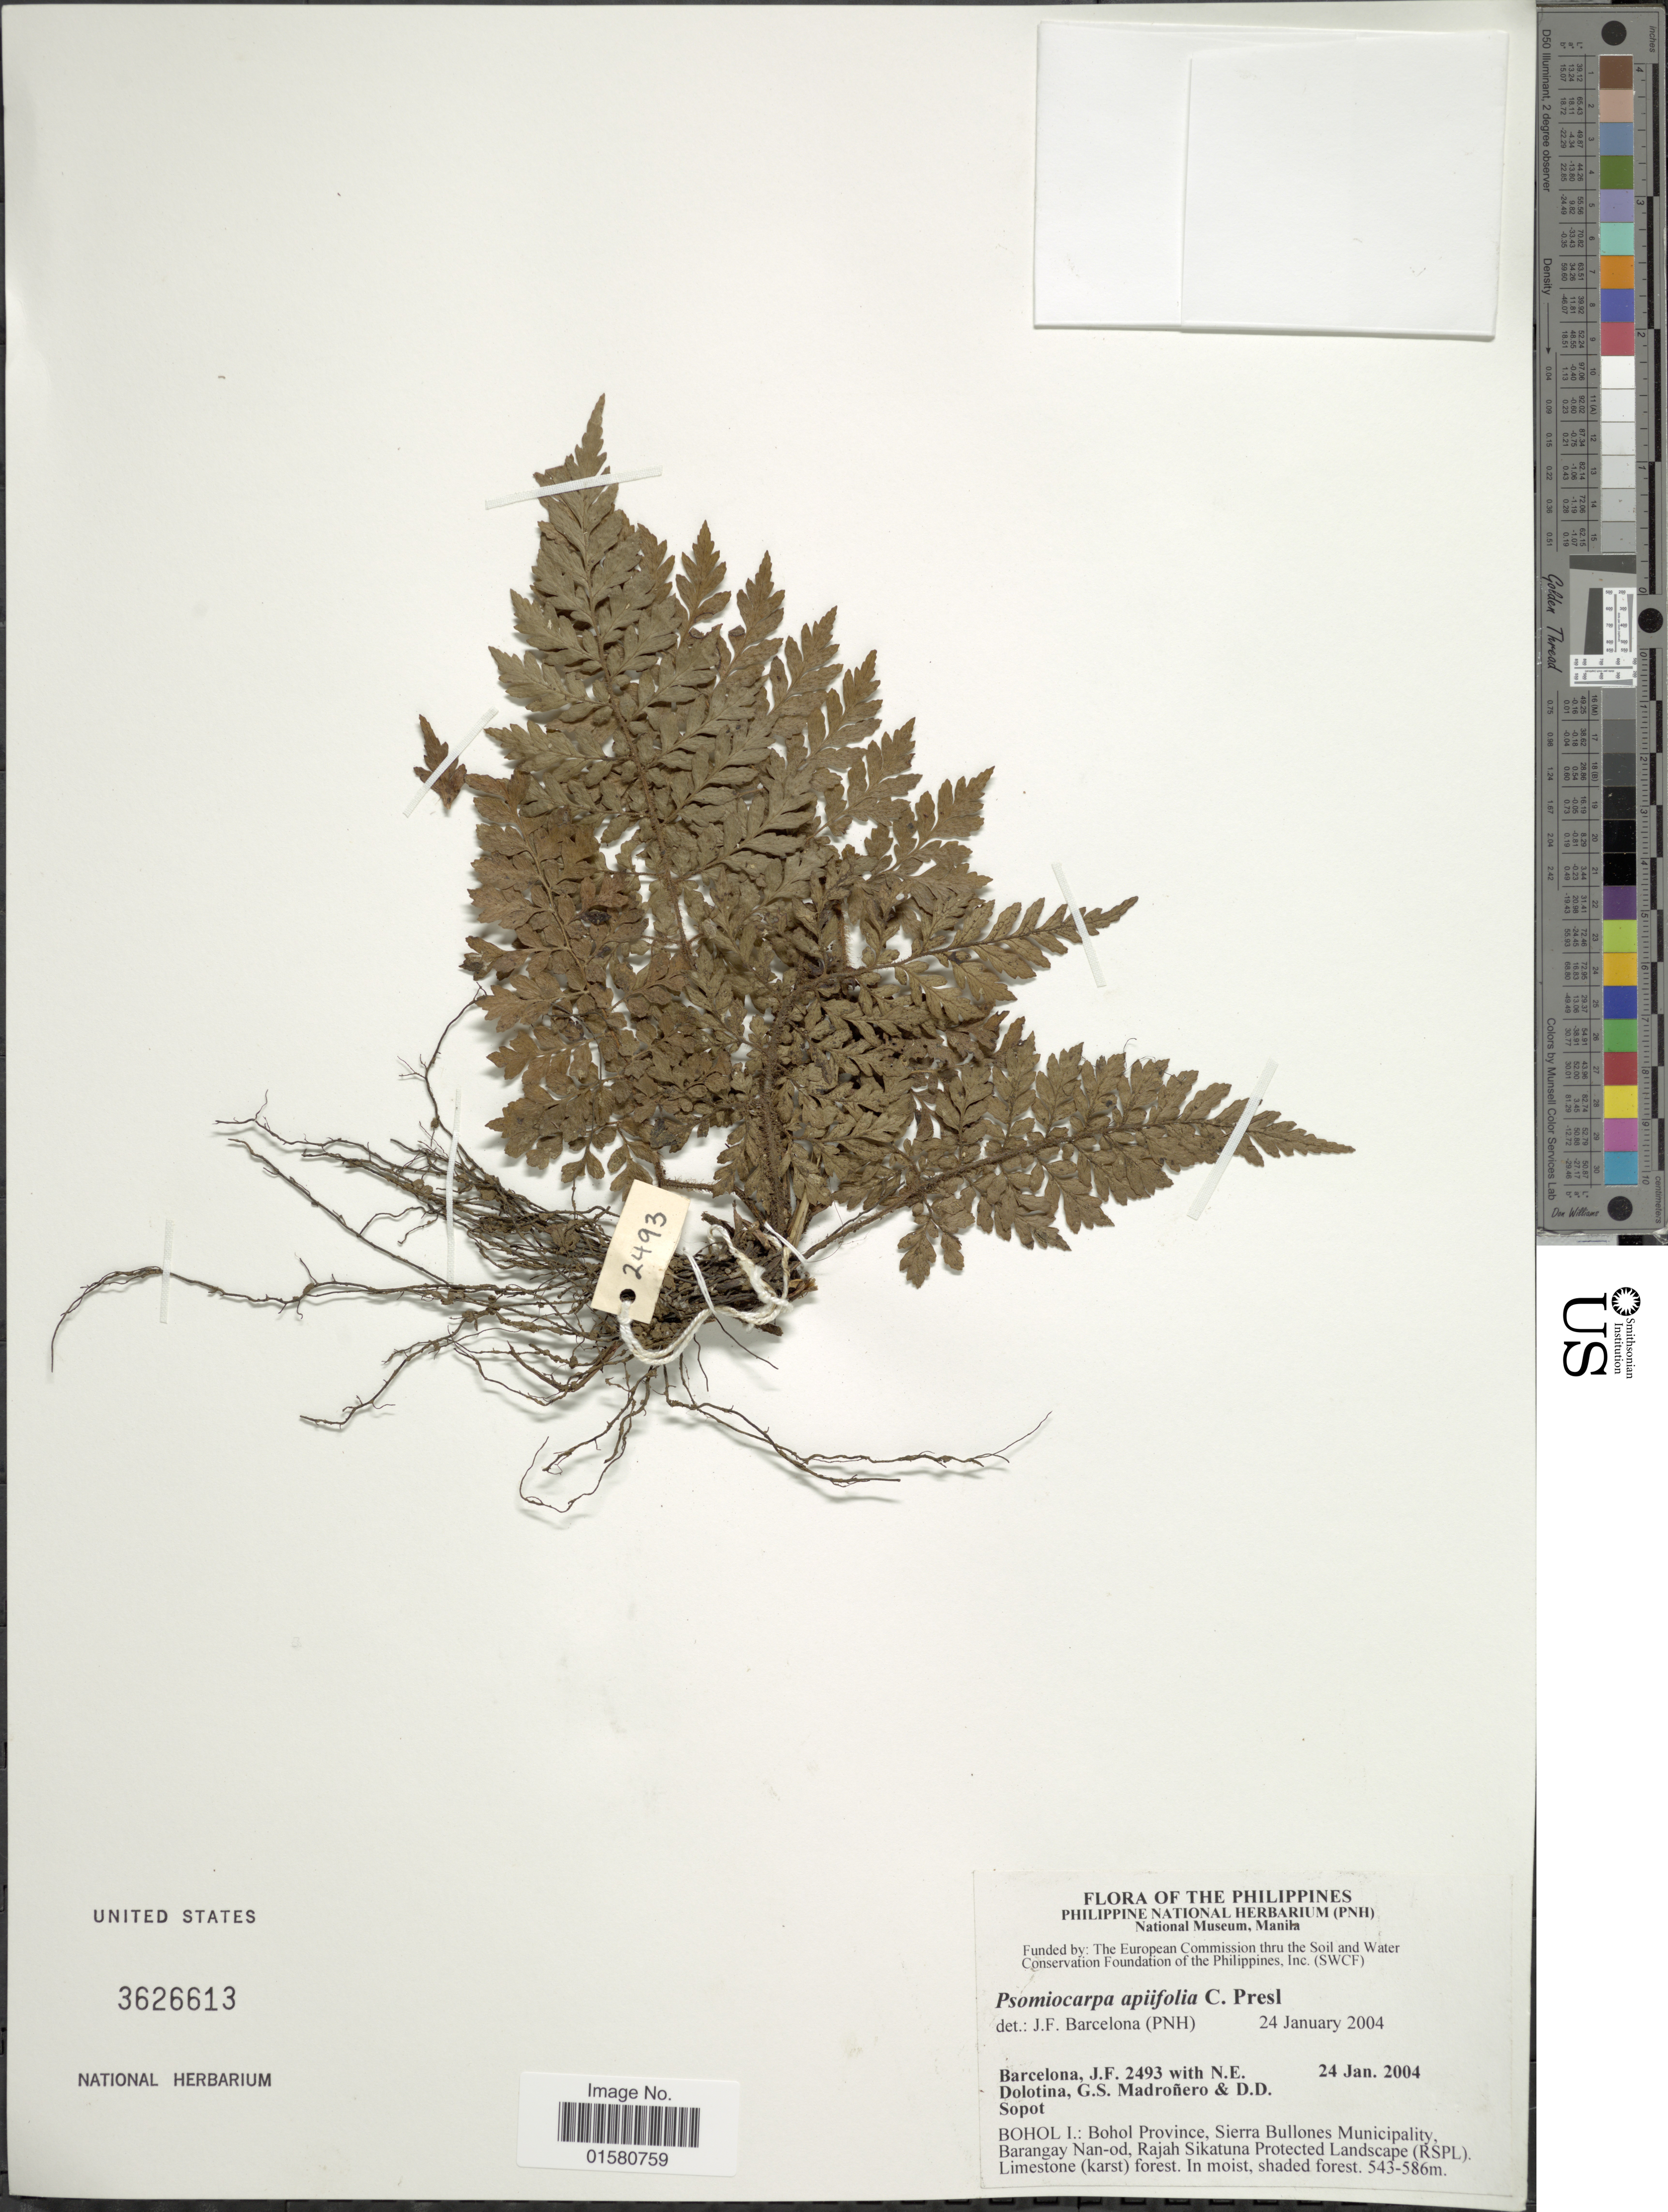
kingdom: Plantae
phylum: Tracheophyta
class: Polypodiopsida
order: Polypodiales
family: Tectariaceae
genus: Tectaria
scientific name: Tectaria apiifolia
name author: (Schkuhr) Copel.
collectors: J. F. Barcelona, N. Dolotina, D. Sopot & D. Sopot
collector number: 2493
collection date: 2004-01-24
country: Philippines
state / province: Central Visayas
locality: Bohol I.; Bohol Province, Sierra Bullones Municipality, Barangay Nan-od, Rajah Sikatuna Protected Landscape (RSPL)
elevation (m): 543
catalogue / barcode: US 3626613